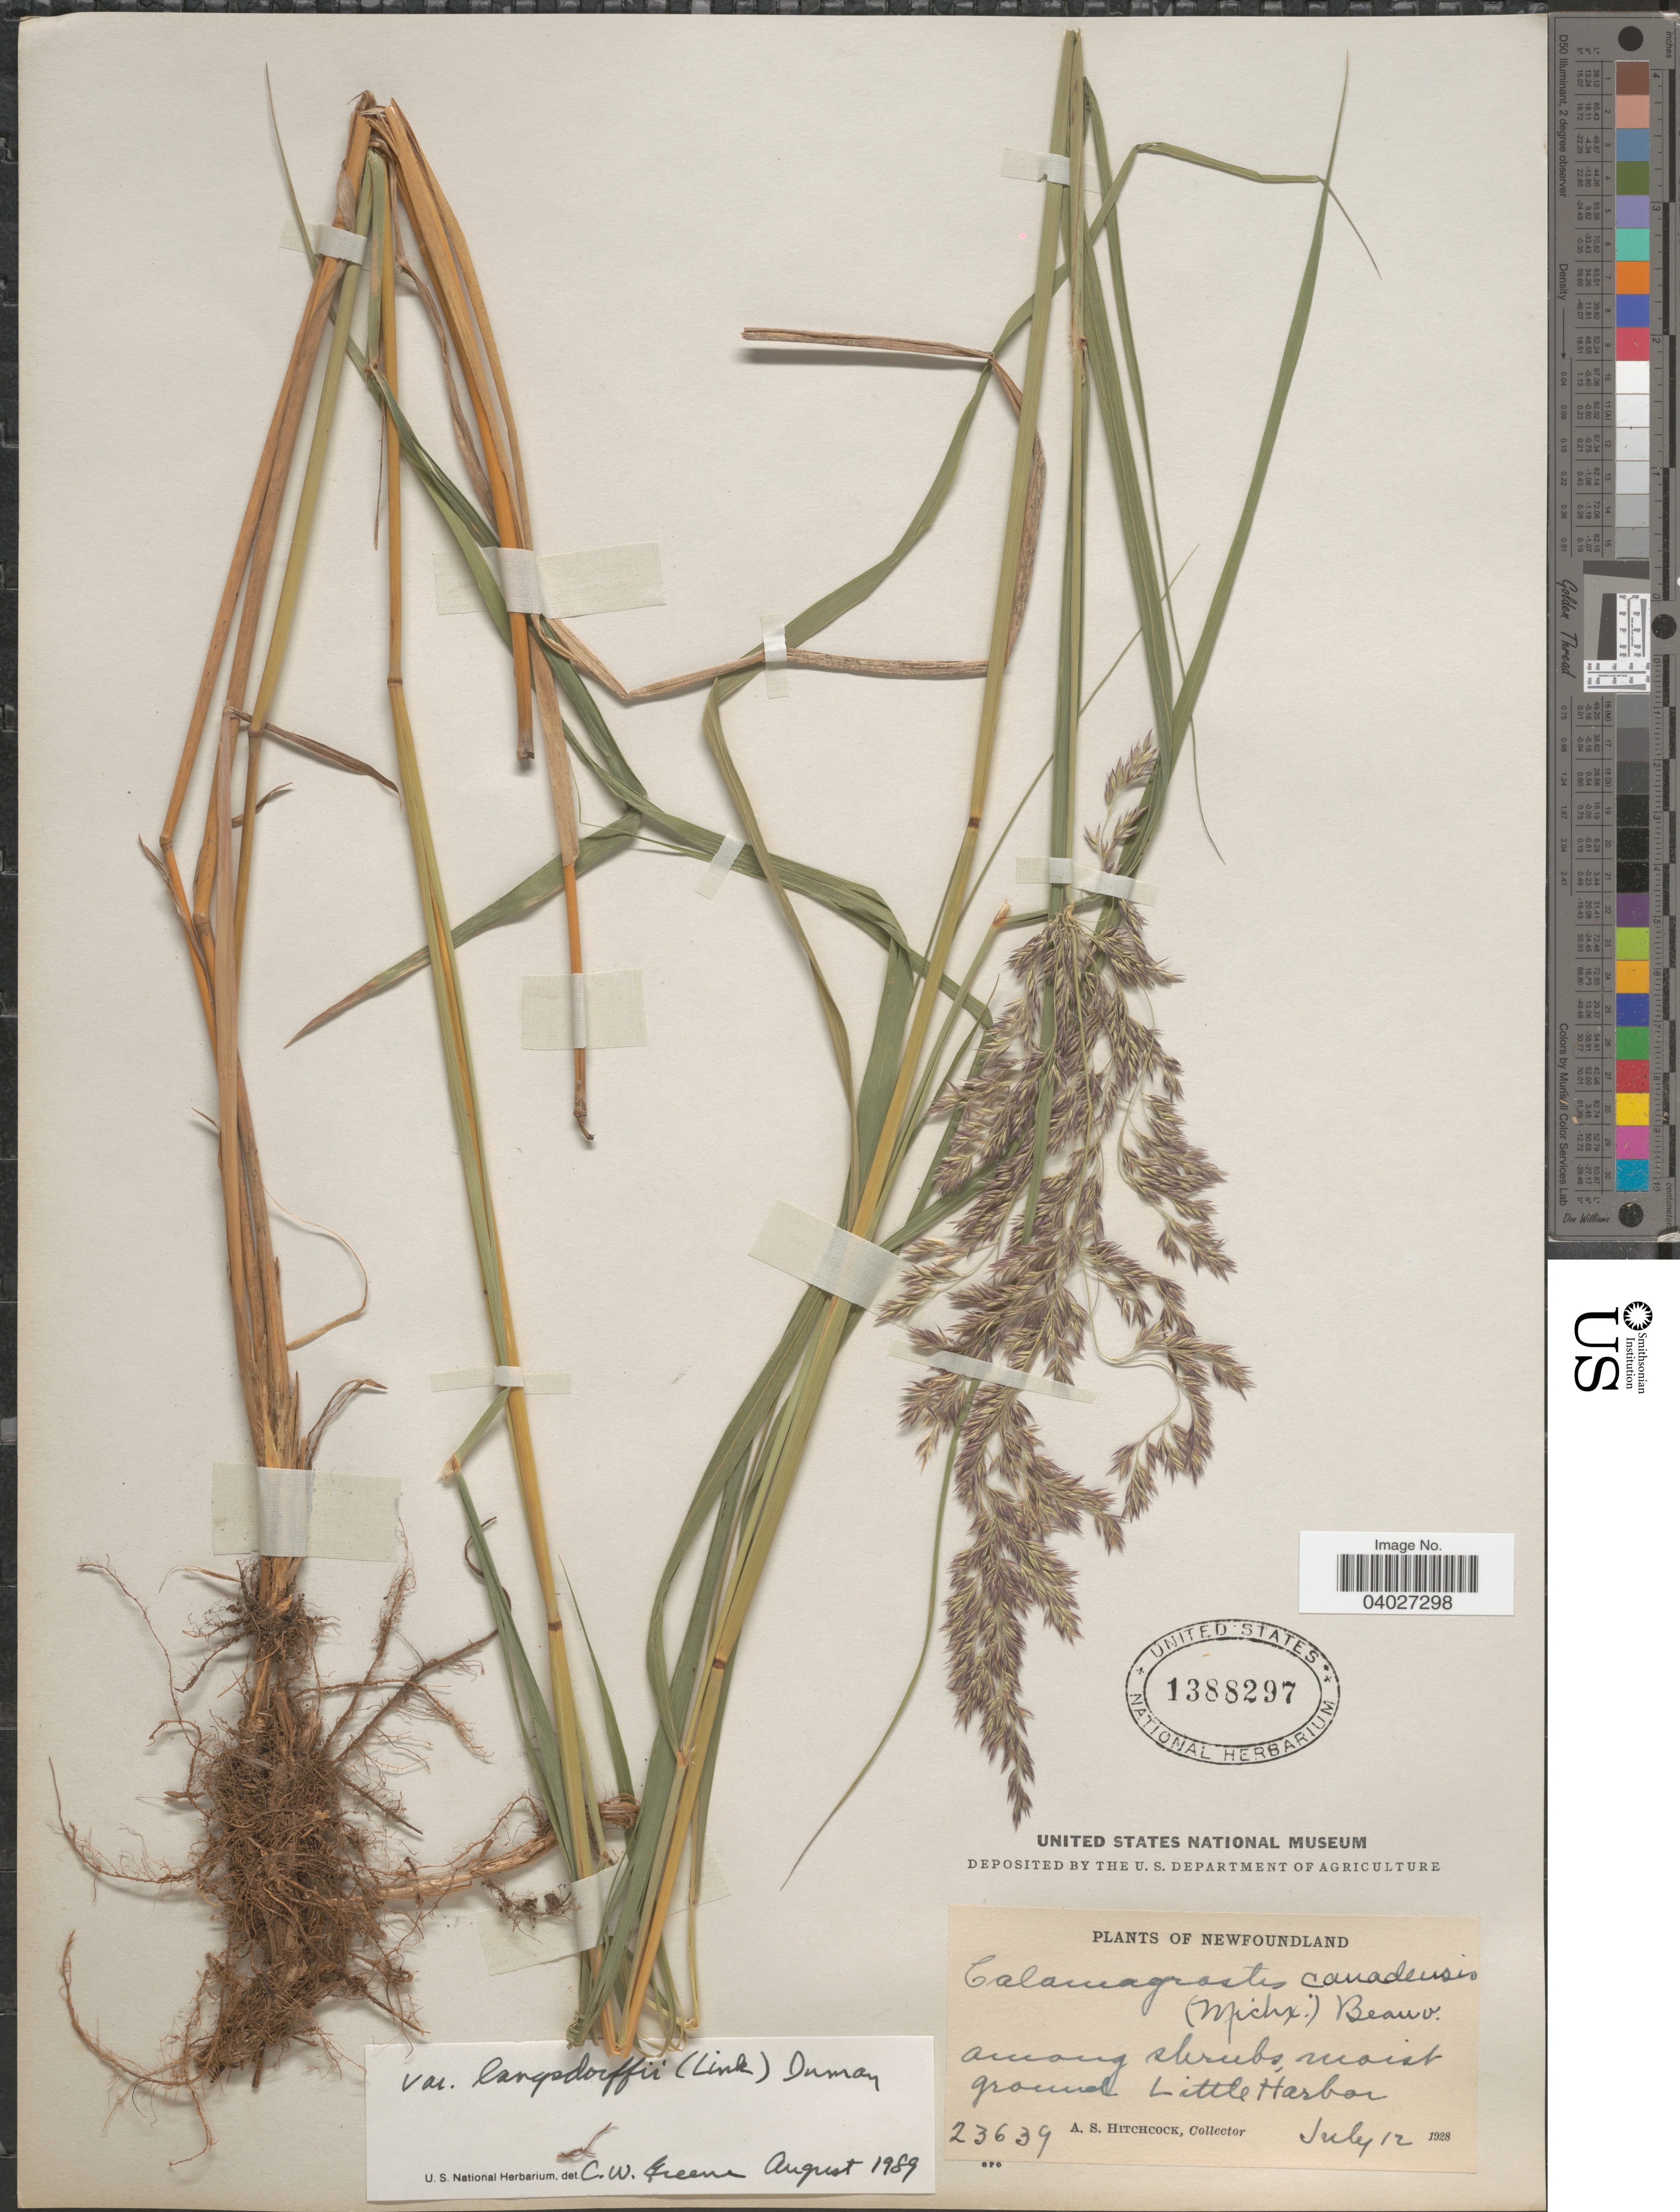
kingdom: Plantae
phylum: Tracheophyta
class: Liliopsida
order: Poales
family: Poaceae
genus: Calamagrostis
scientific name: Calamagrostis canadensis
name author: (Michx.) P. Beauv.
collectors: A. S. Hitchcock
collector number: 23639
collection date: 1928-07-12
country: Canada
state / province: Newfoundland and Labrador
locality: Among shrubs, moist ground. Little Harbor.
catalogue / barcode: US 1388297